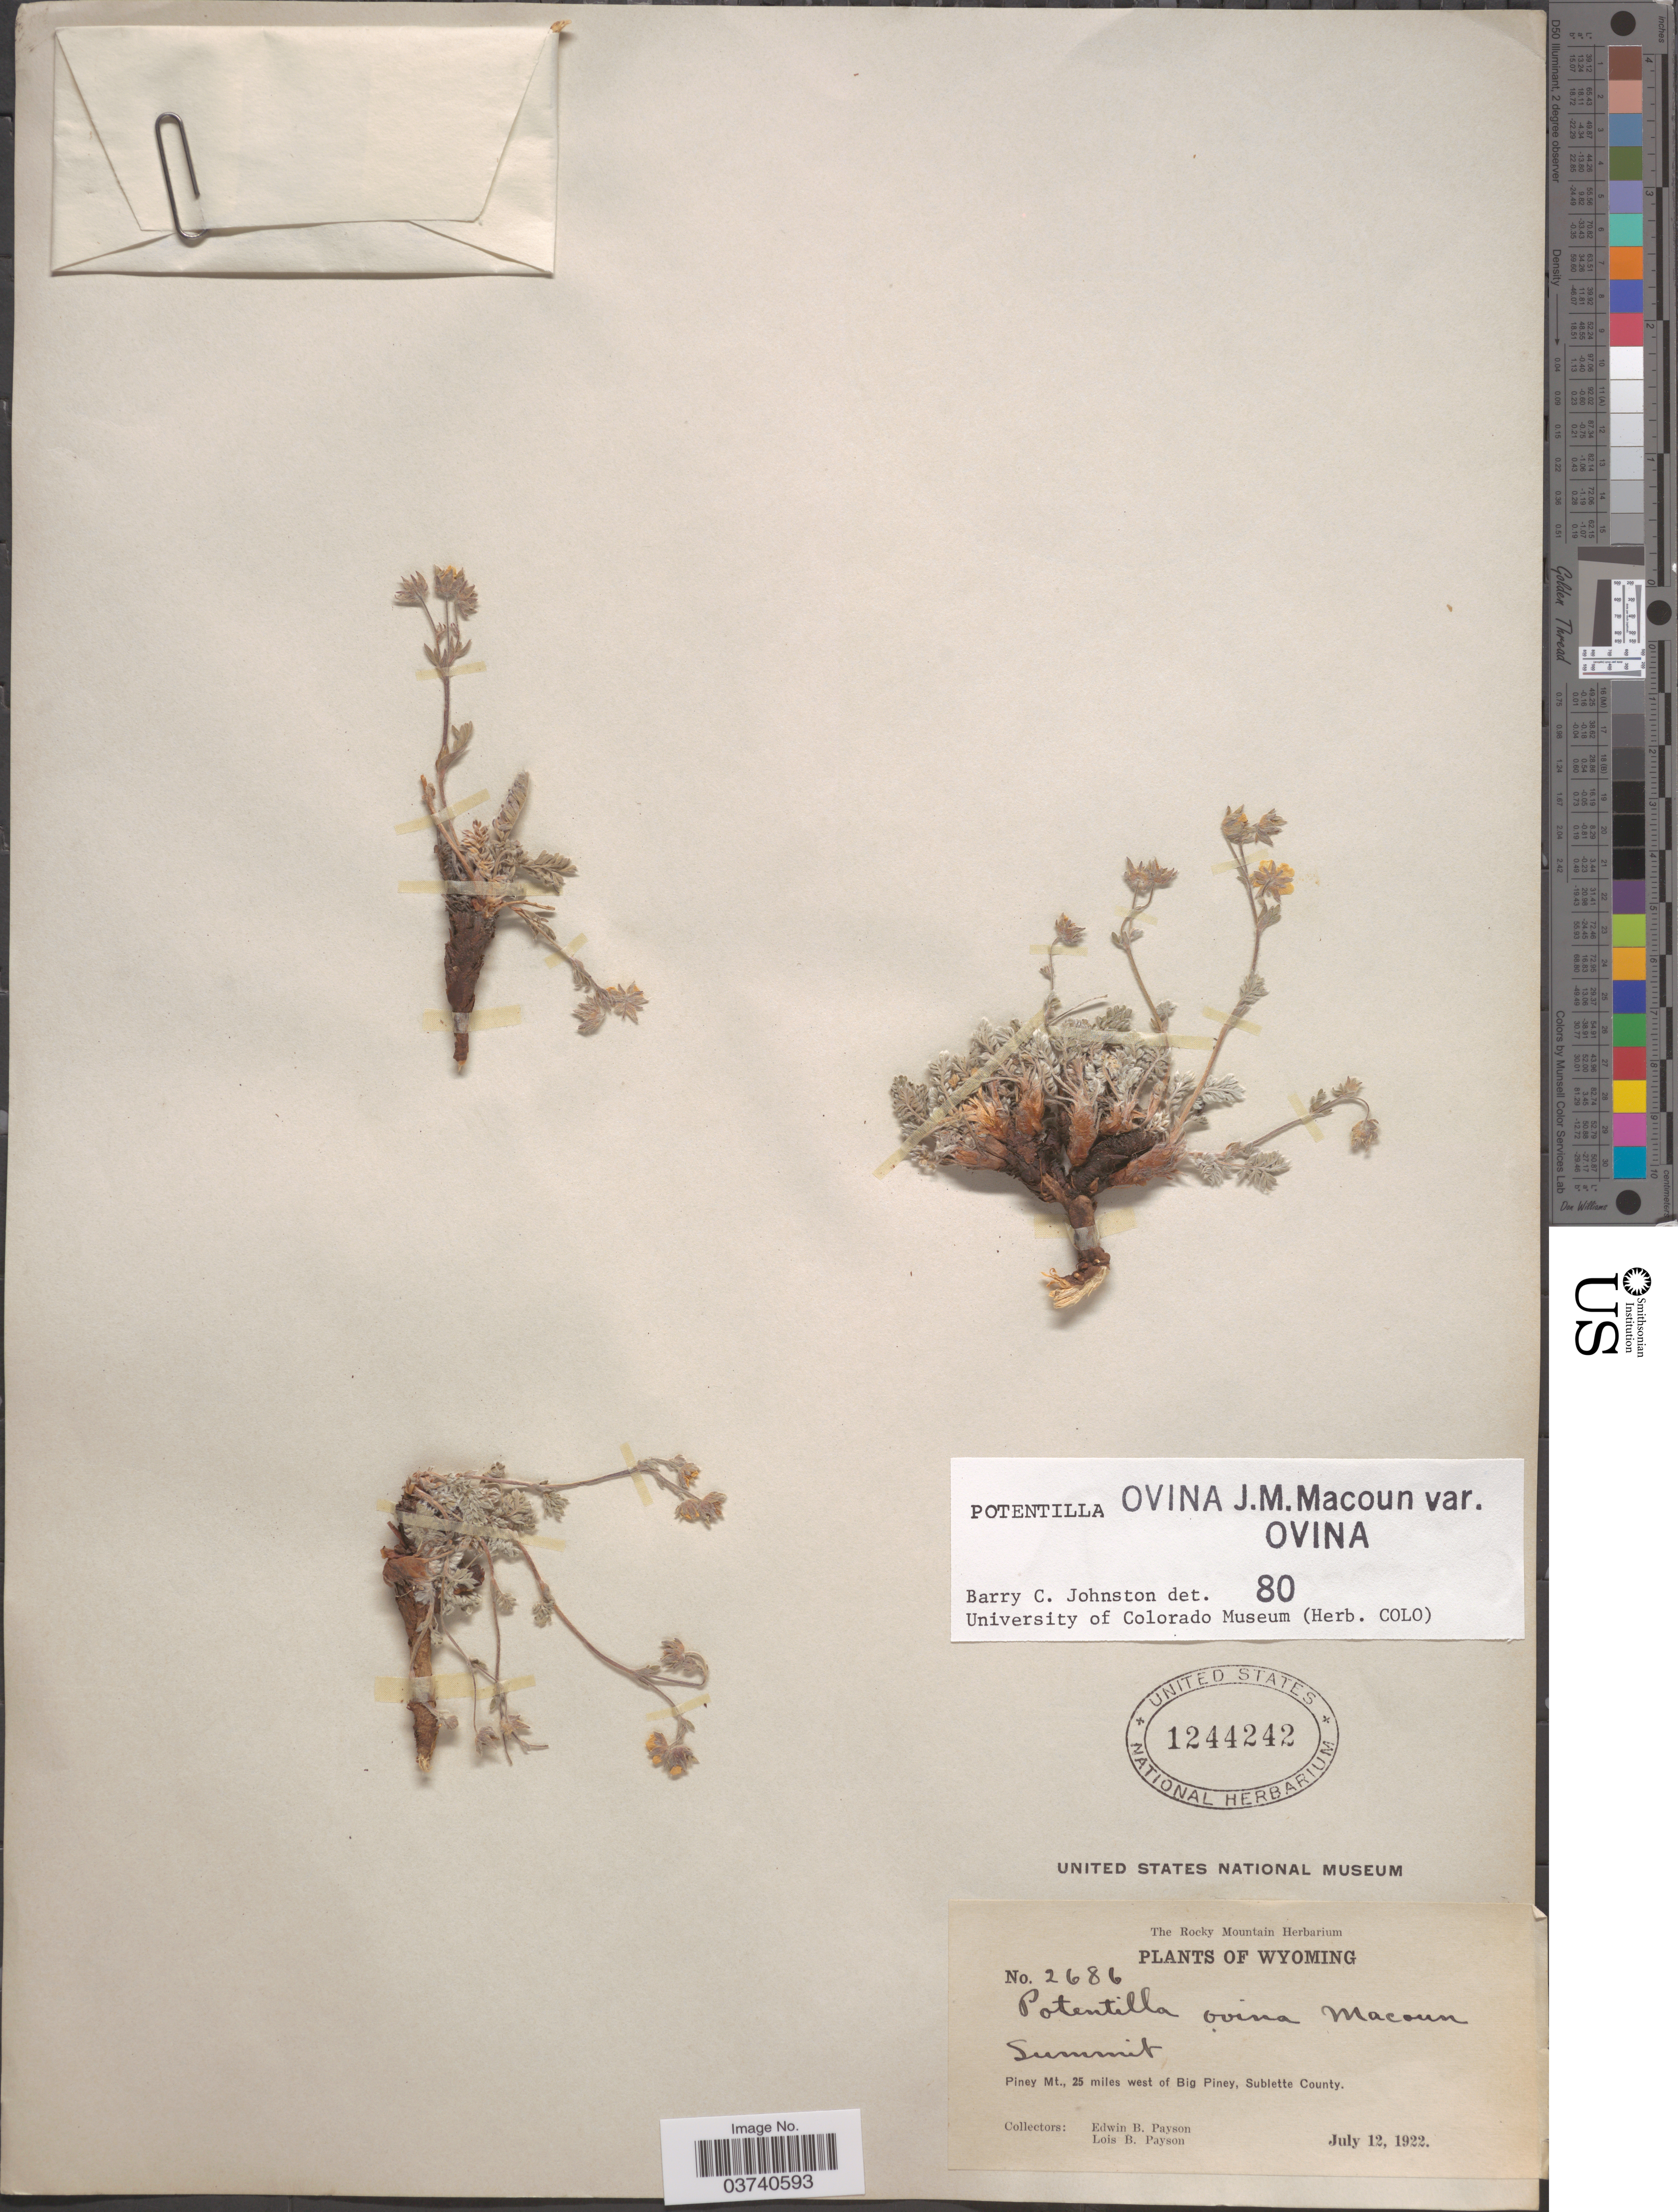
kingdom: Plantae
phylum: Tracheophyta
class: Magnoliopsida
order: Rosales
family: Rosaceae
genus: Potentilla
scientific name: Potentilla ovina var. ovina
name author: Macoun ex J.M. Macoun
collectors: E. B. Payson & L. Payson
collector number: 2686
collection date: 1922-07-12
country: United States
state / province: Wyoming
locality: Summit. Piney Mt., 25 miles west of Big Piney, Sublette County.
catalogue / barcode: US 1244242